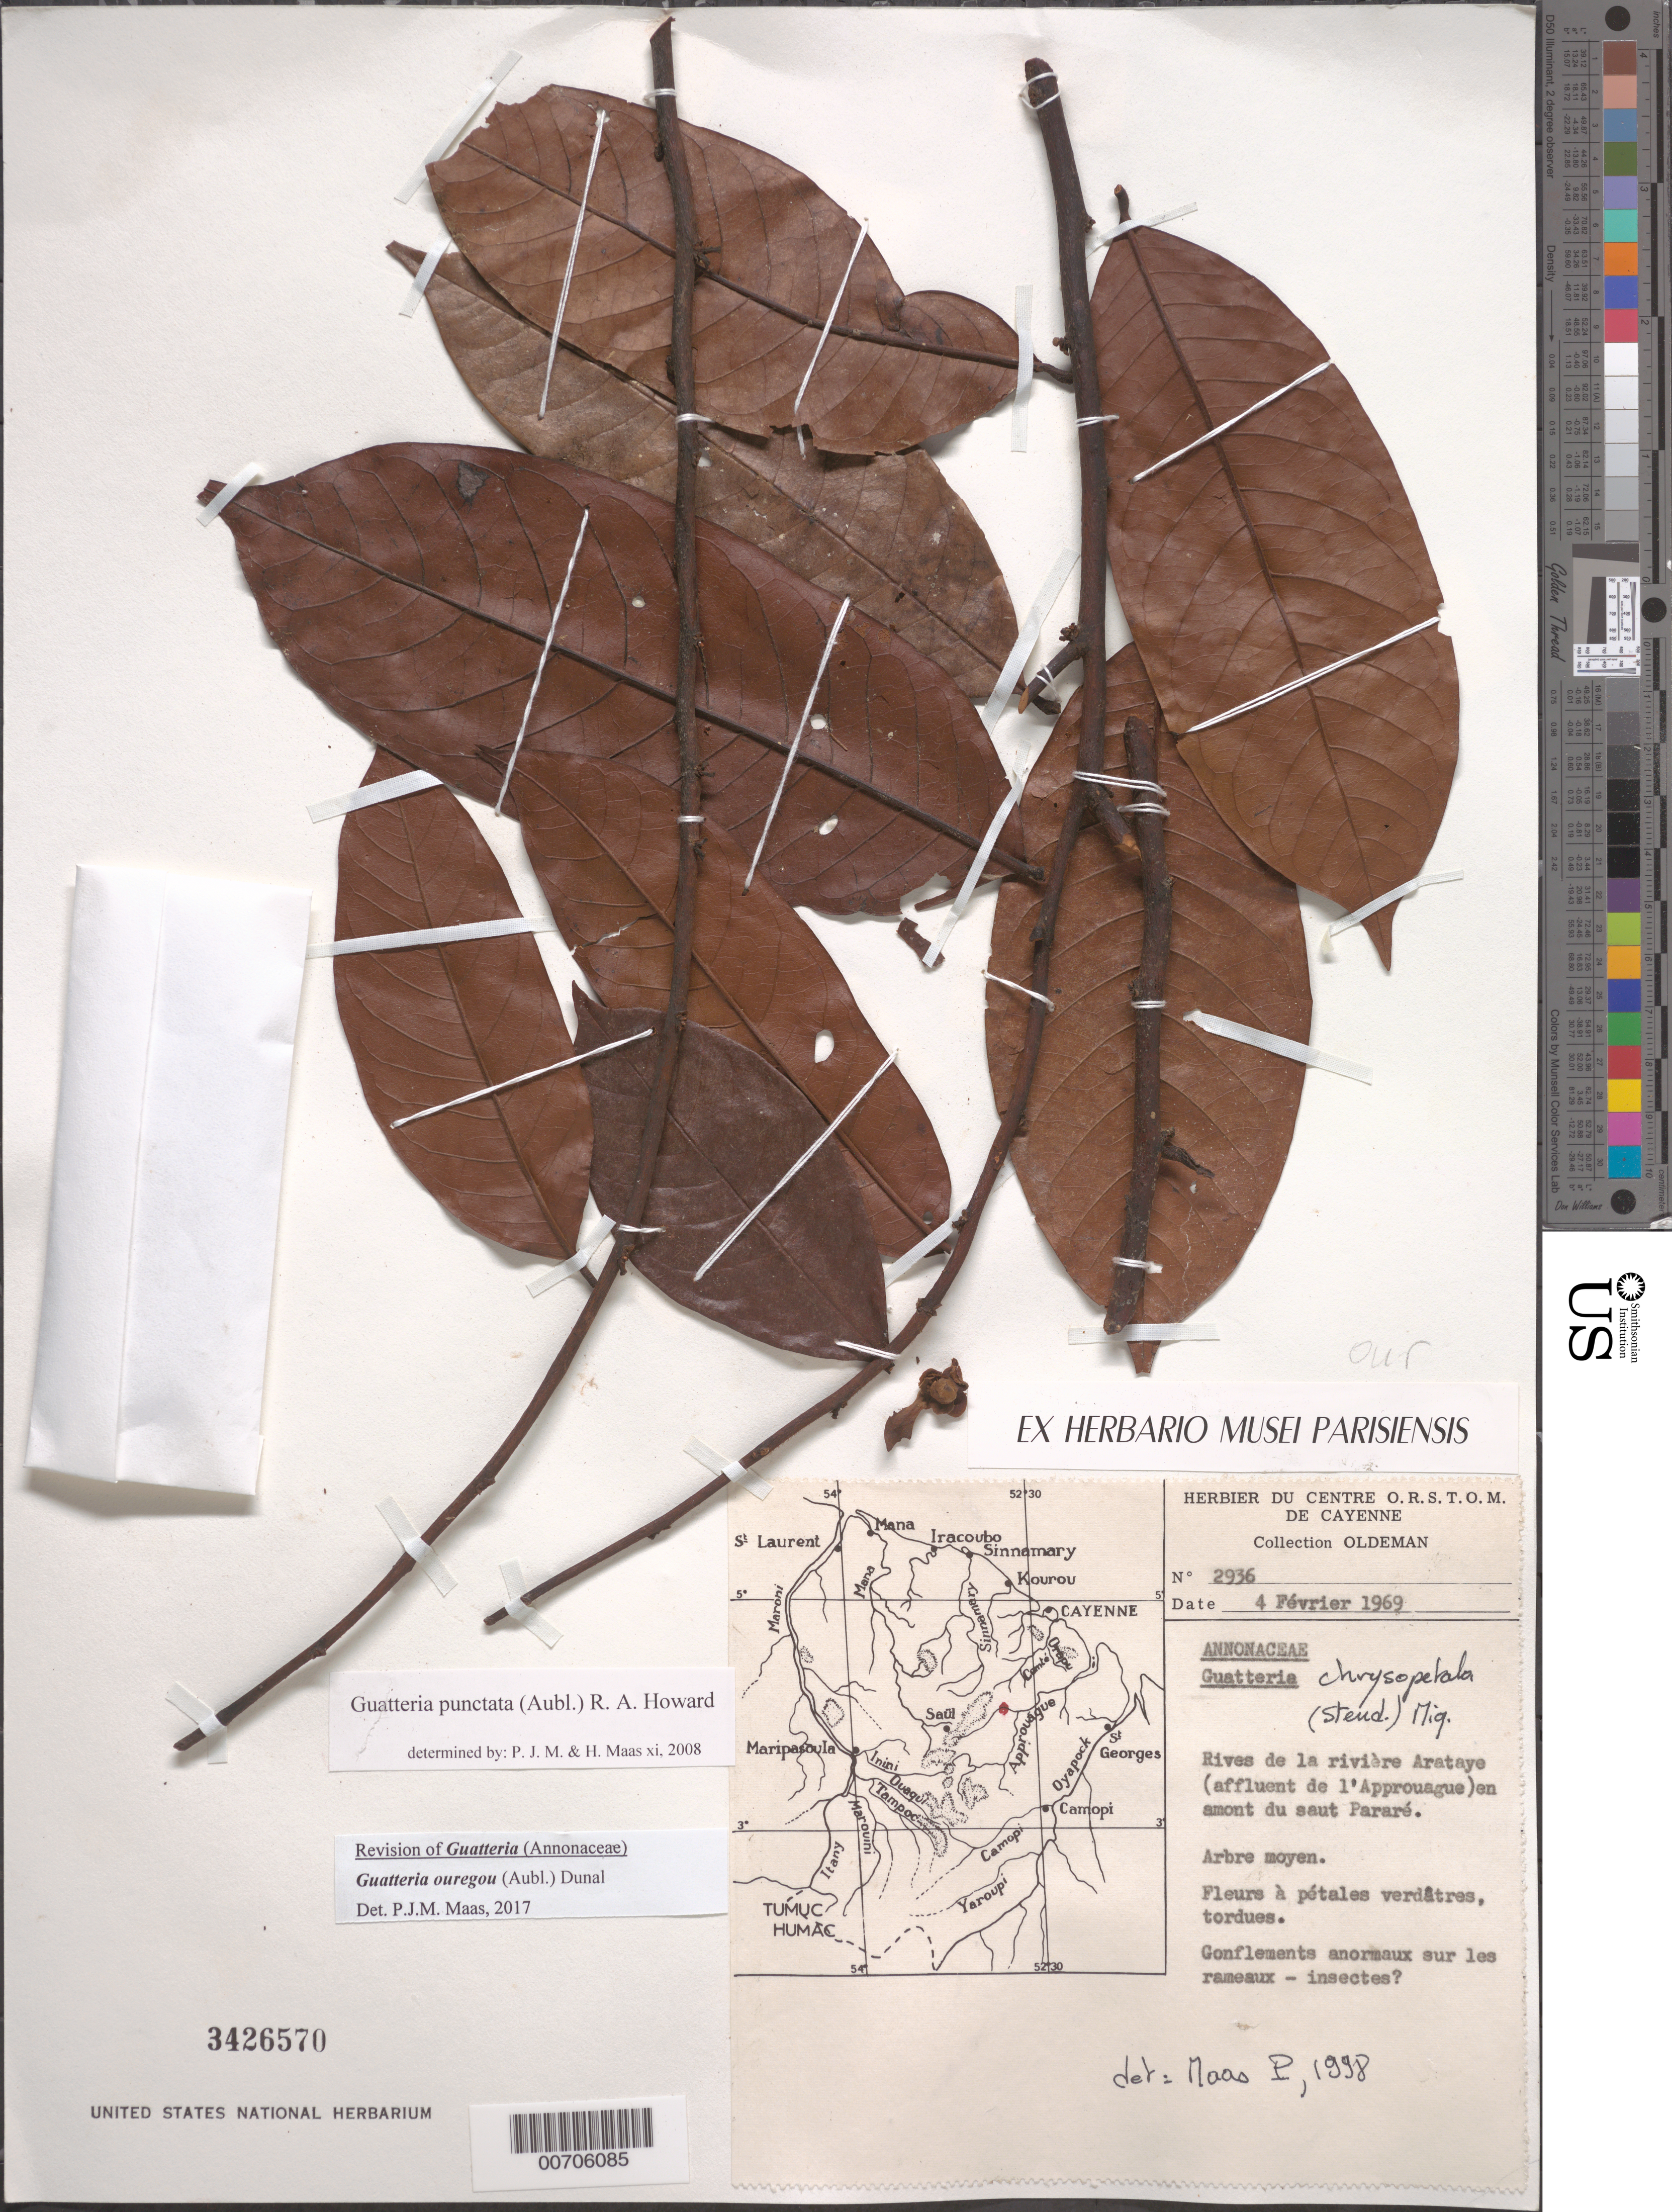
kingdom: Plantae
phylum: Tracheophyta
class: Magnoliopsida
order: Magnoliales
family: Annonaceae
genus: Guatteria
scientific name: Guatteria ouregou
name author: (Aubl.) Dunal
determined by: Maas, Paul J.; Maas, H.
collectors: R. Oldeman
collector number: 2936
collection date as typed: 4-Feb-69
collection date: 1969-02-04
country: French Guiana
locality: Rivière Arataye (affluent de l'Approuague), saut Pararé, upstream of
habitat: Rives de la Rivière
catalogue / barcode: US 3426570